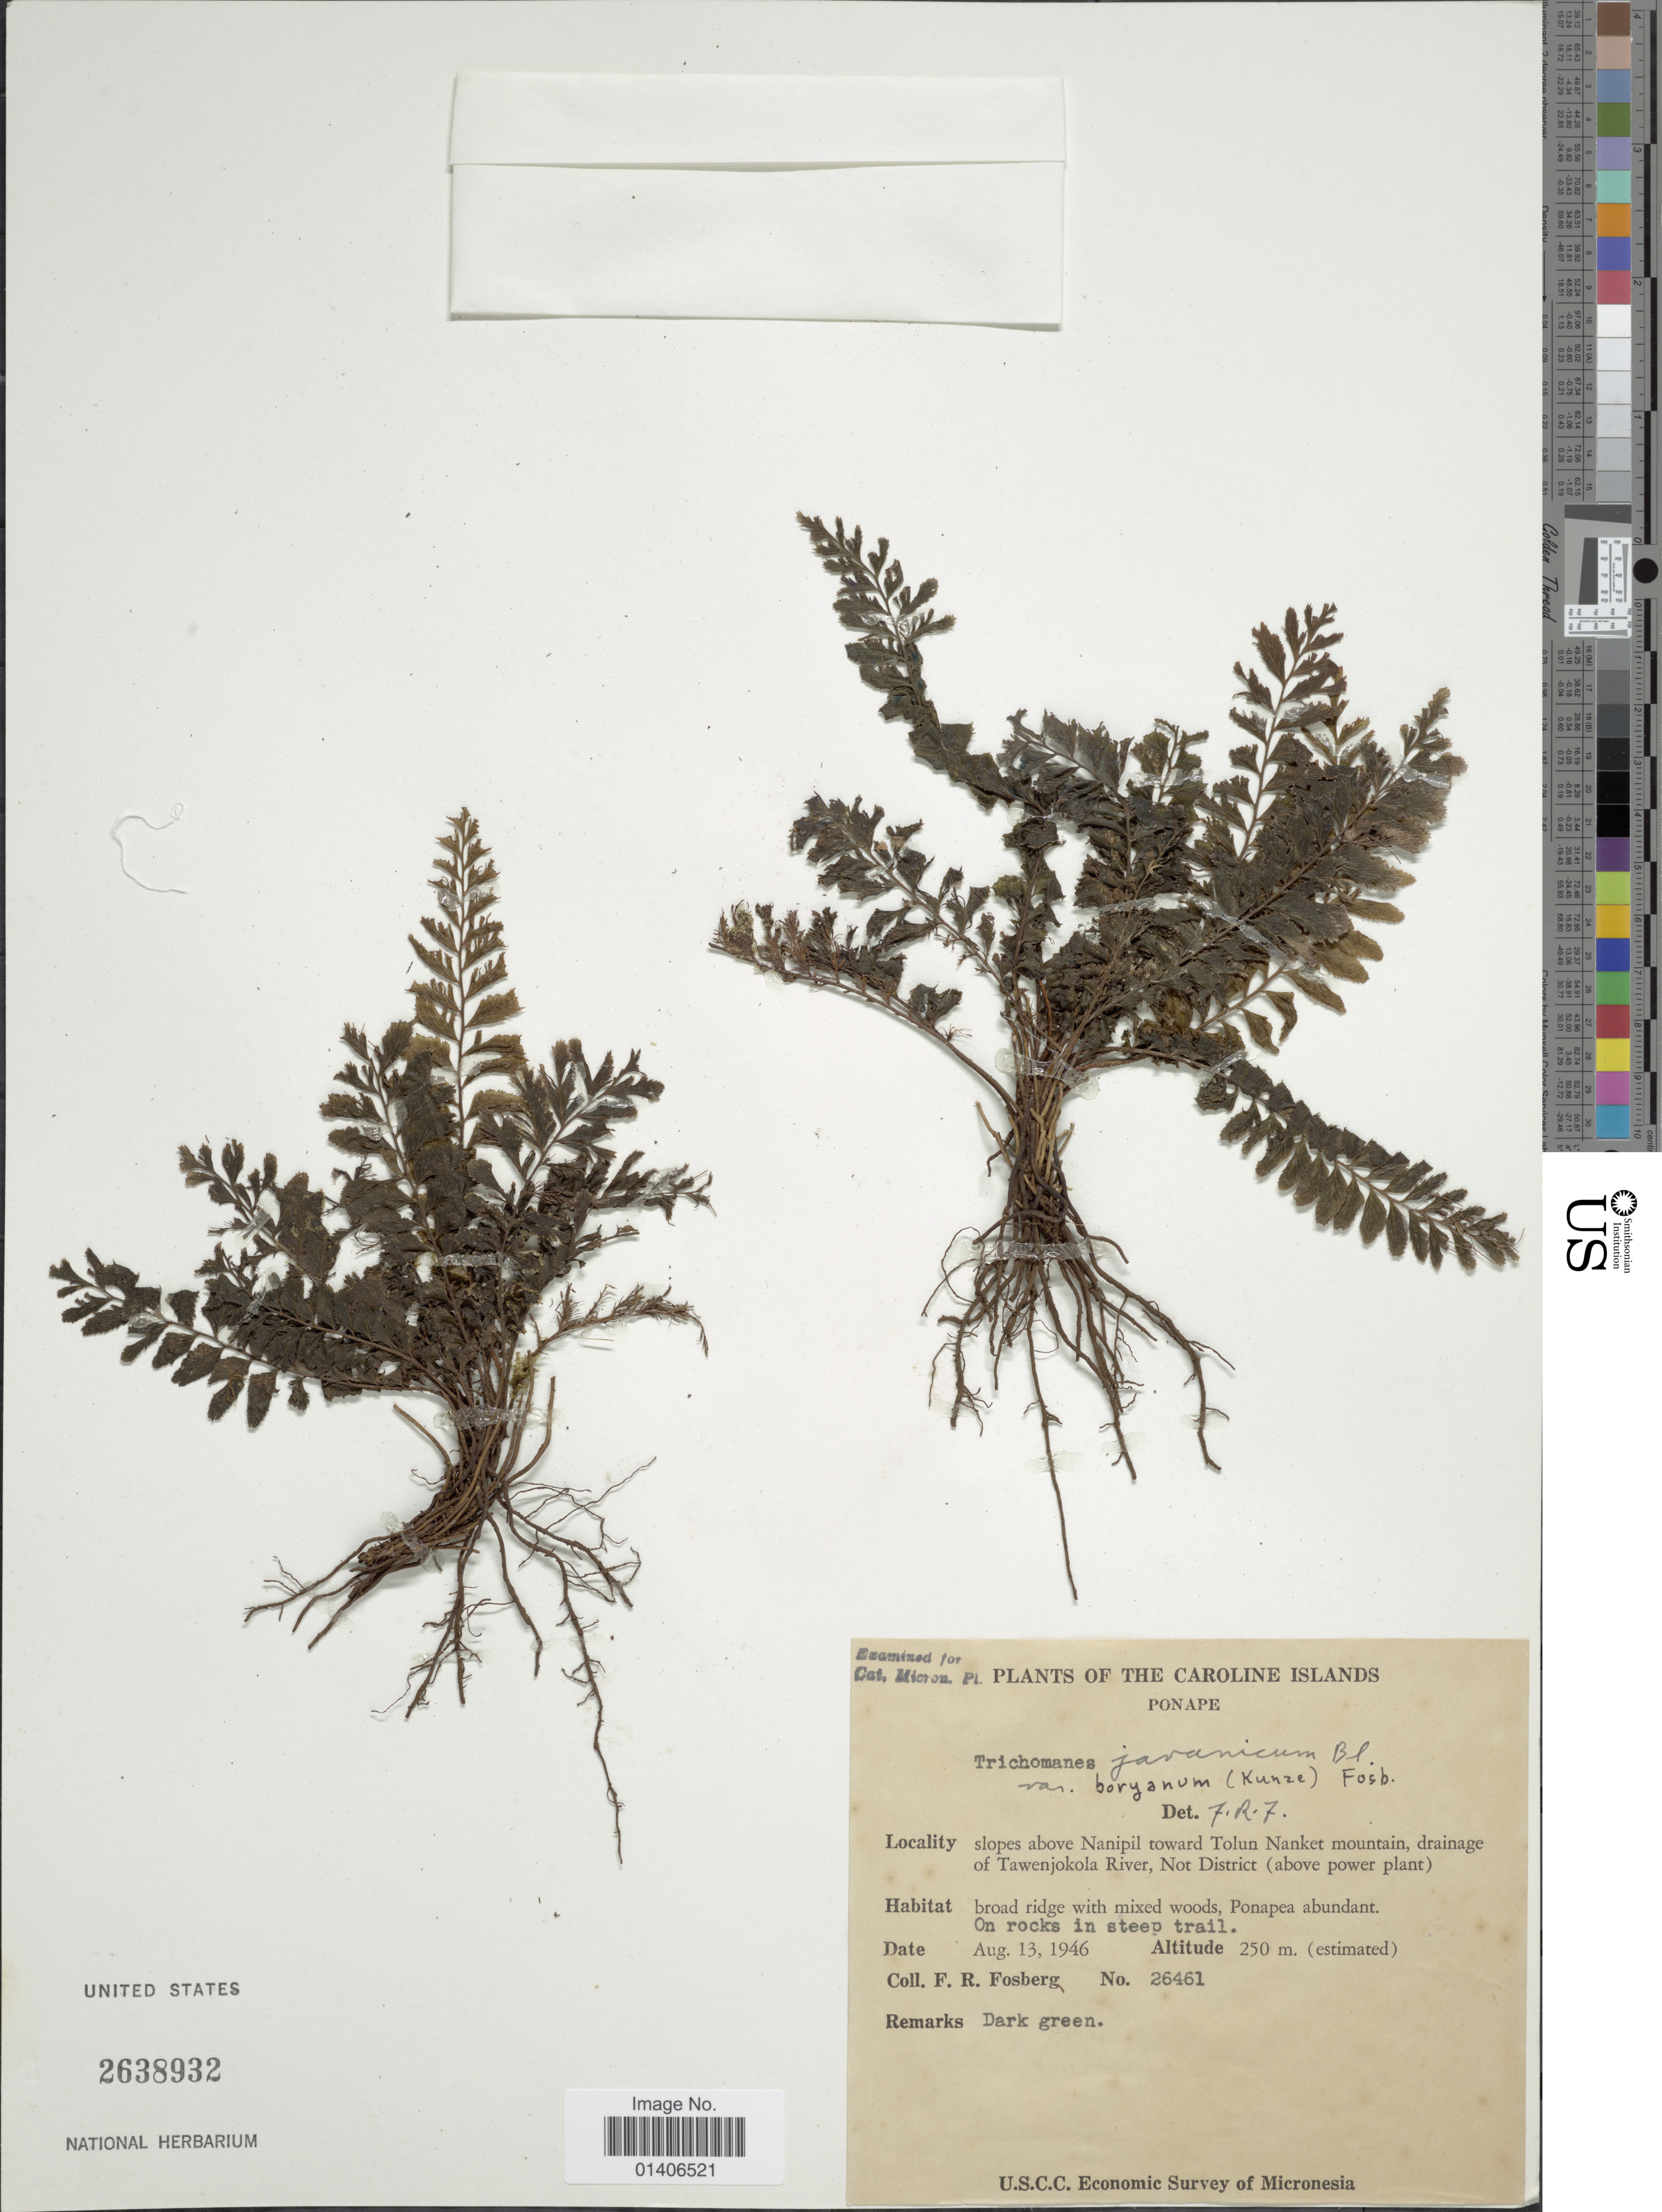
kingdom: Plantae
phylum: Tracheophyta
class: Polypodiopsida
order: Hymenophyllales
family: Hymenophyllaceae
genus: Cephalomanes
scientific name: Cephalomanes atrovirens subsp. boryanum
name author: (Kunze) K. Iwats.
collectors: F. R. Fosberg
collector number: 26461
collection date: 1946-08-13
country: Micronesia, Federated States of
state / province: Pohnpei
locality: The Caroline Islands, Ponape, slopes above Nanipil toward Tolun Nanket mountain, drainage of Tawenjokola River, Not District (above power plant)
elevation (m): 250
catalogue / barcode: US 2638932